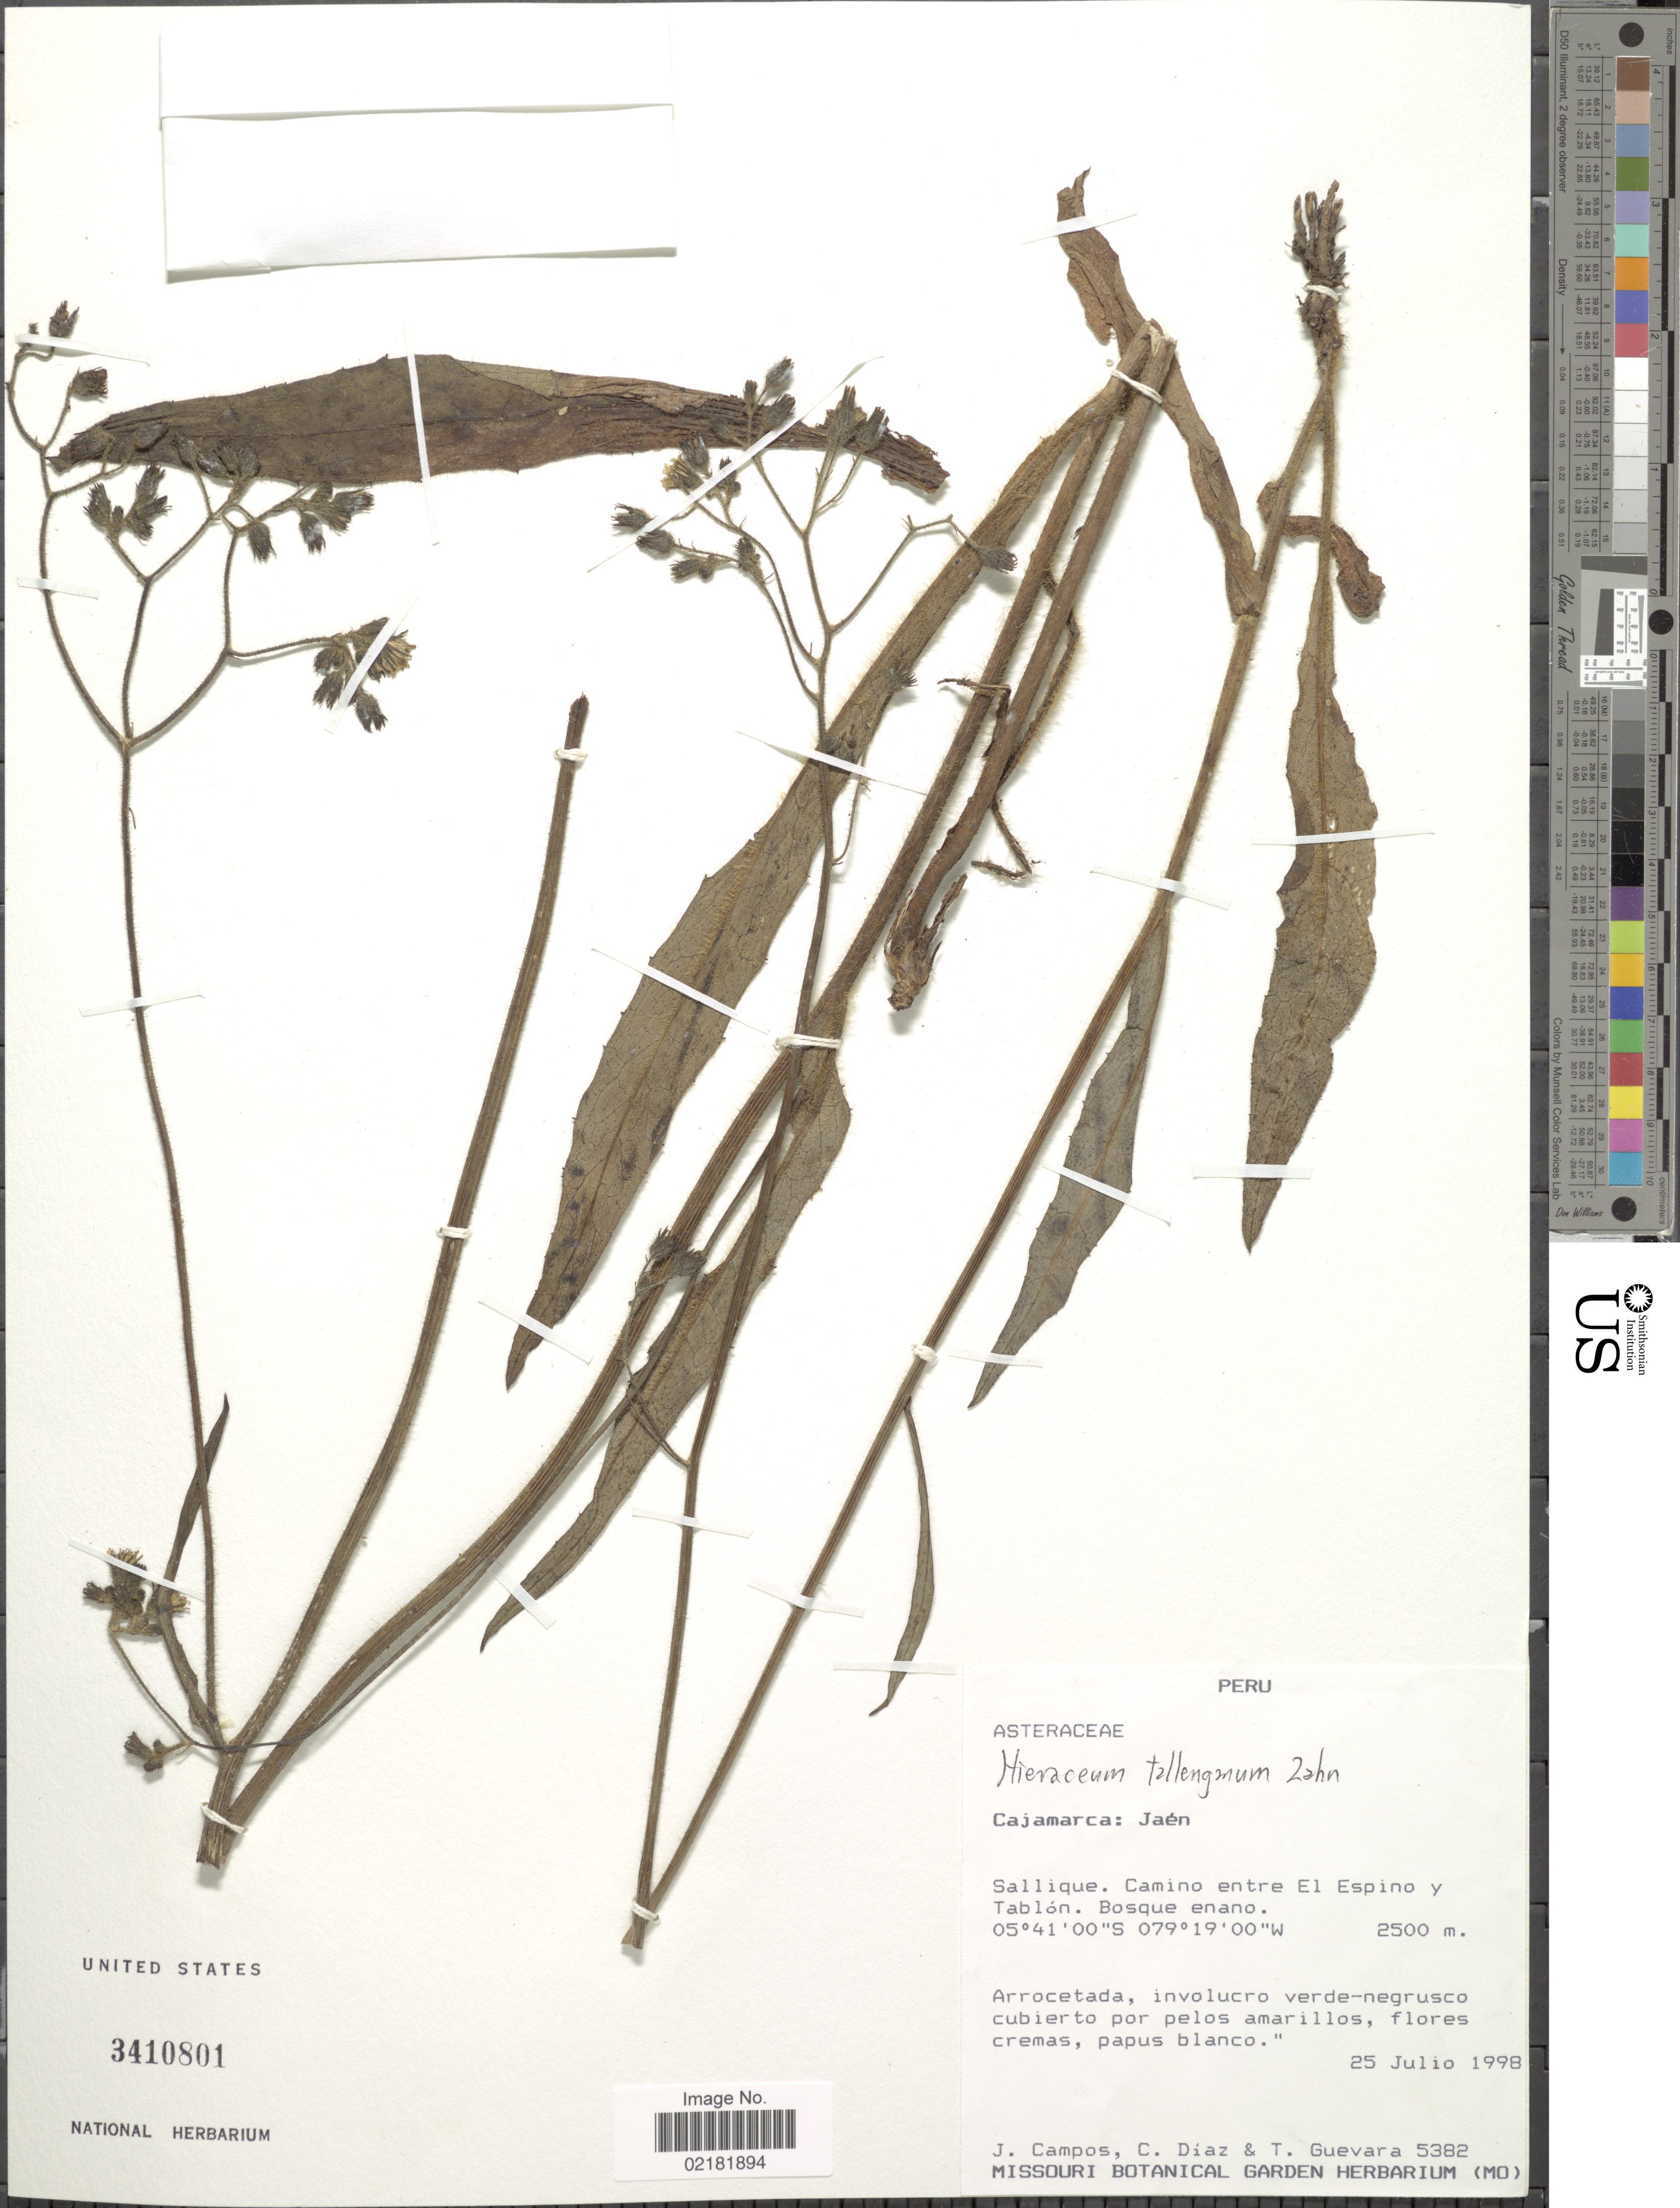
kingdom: Plantae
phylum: Tracheophyta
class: Magnoliopsida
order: Asterales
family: Asteraceae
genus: Hieracium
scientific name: Hieracium tallenganum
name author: Zahn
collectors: J. Campos, C. Díaz & T. Guevara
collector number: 5382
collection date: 1998-07-25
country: Peru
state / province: Cajamarca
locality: Jaen, Sallique, Camino entre Espino y Tablon.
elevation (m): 2500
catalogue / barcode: US 3410801